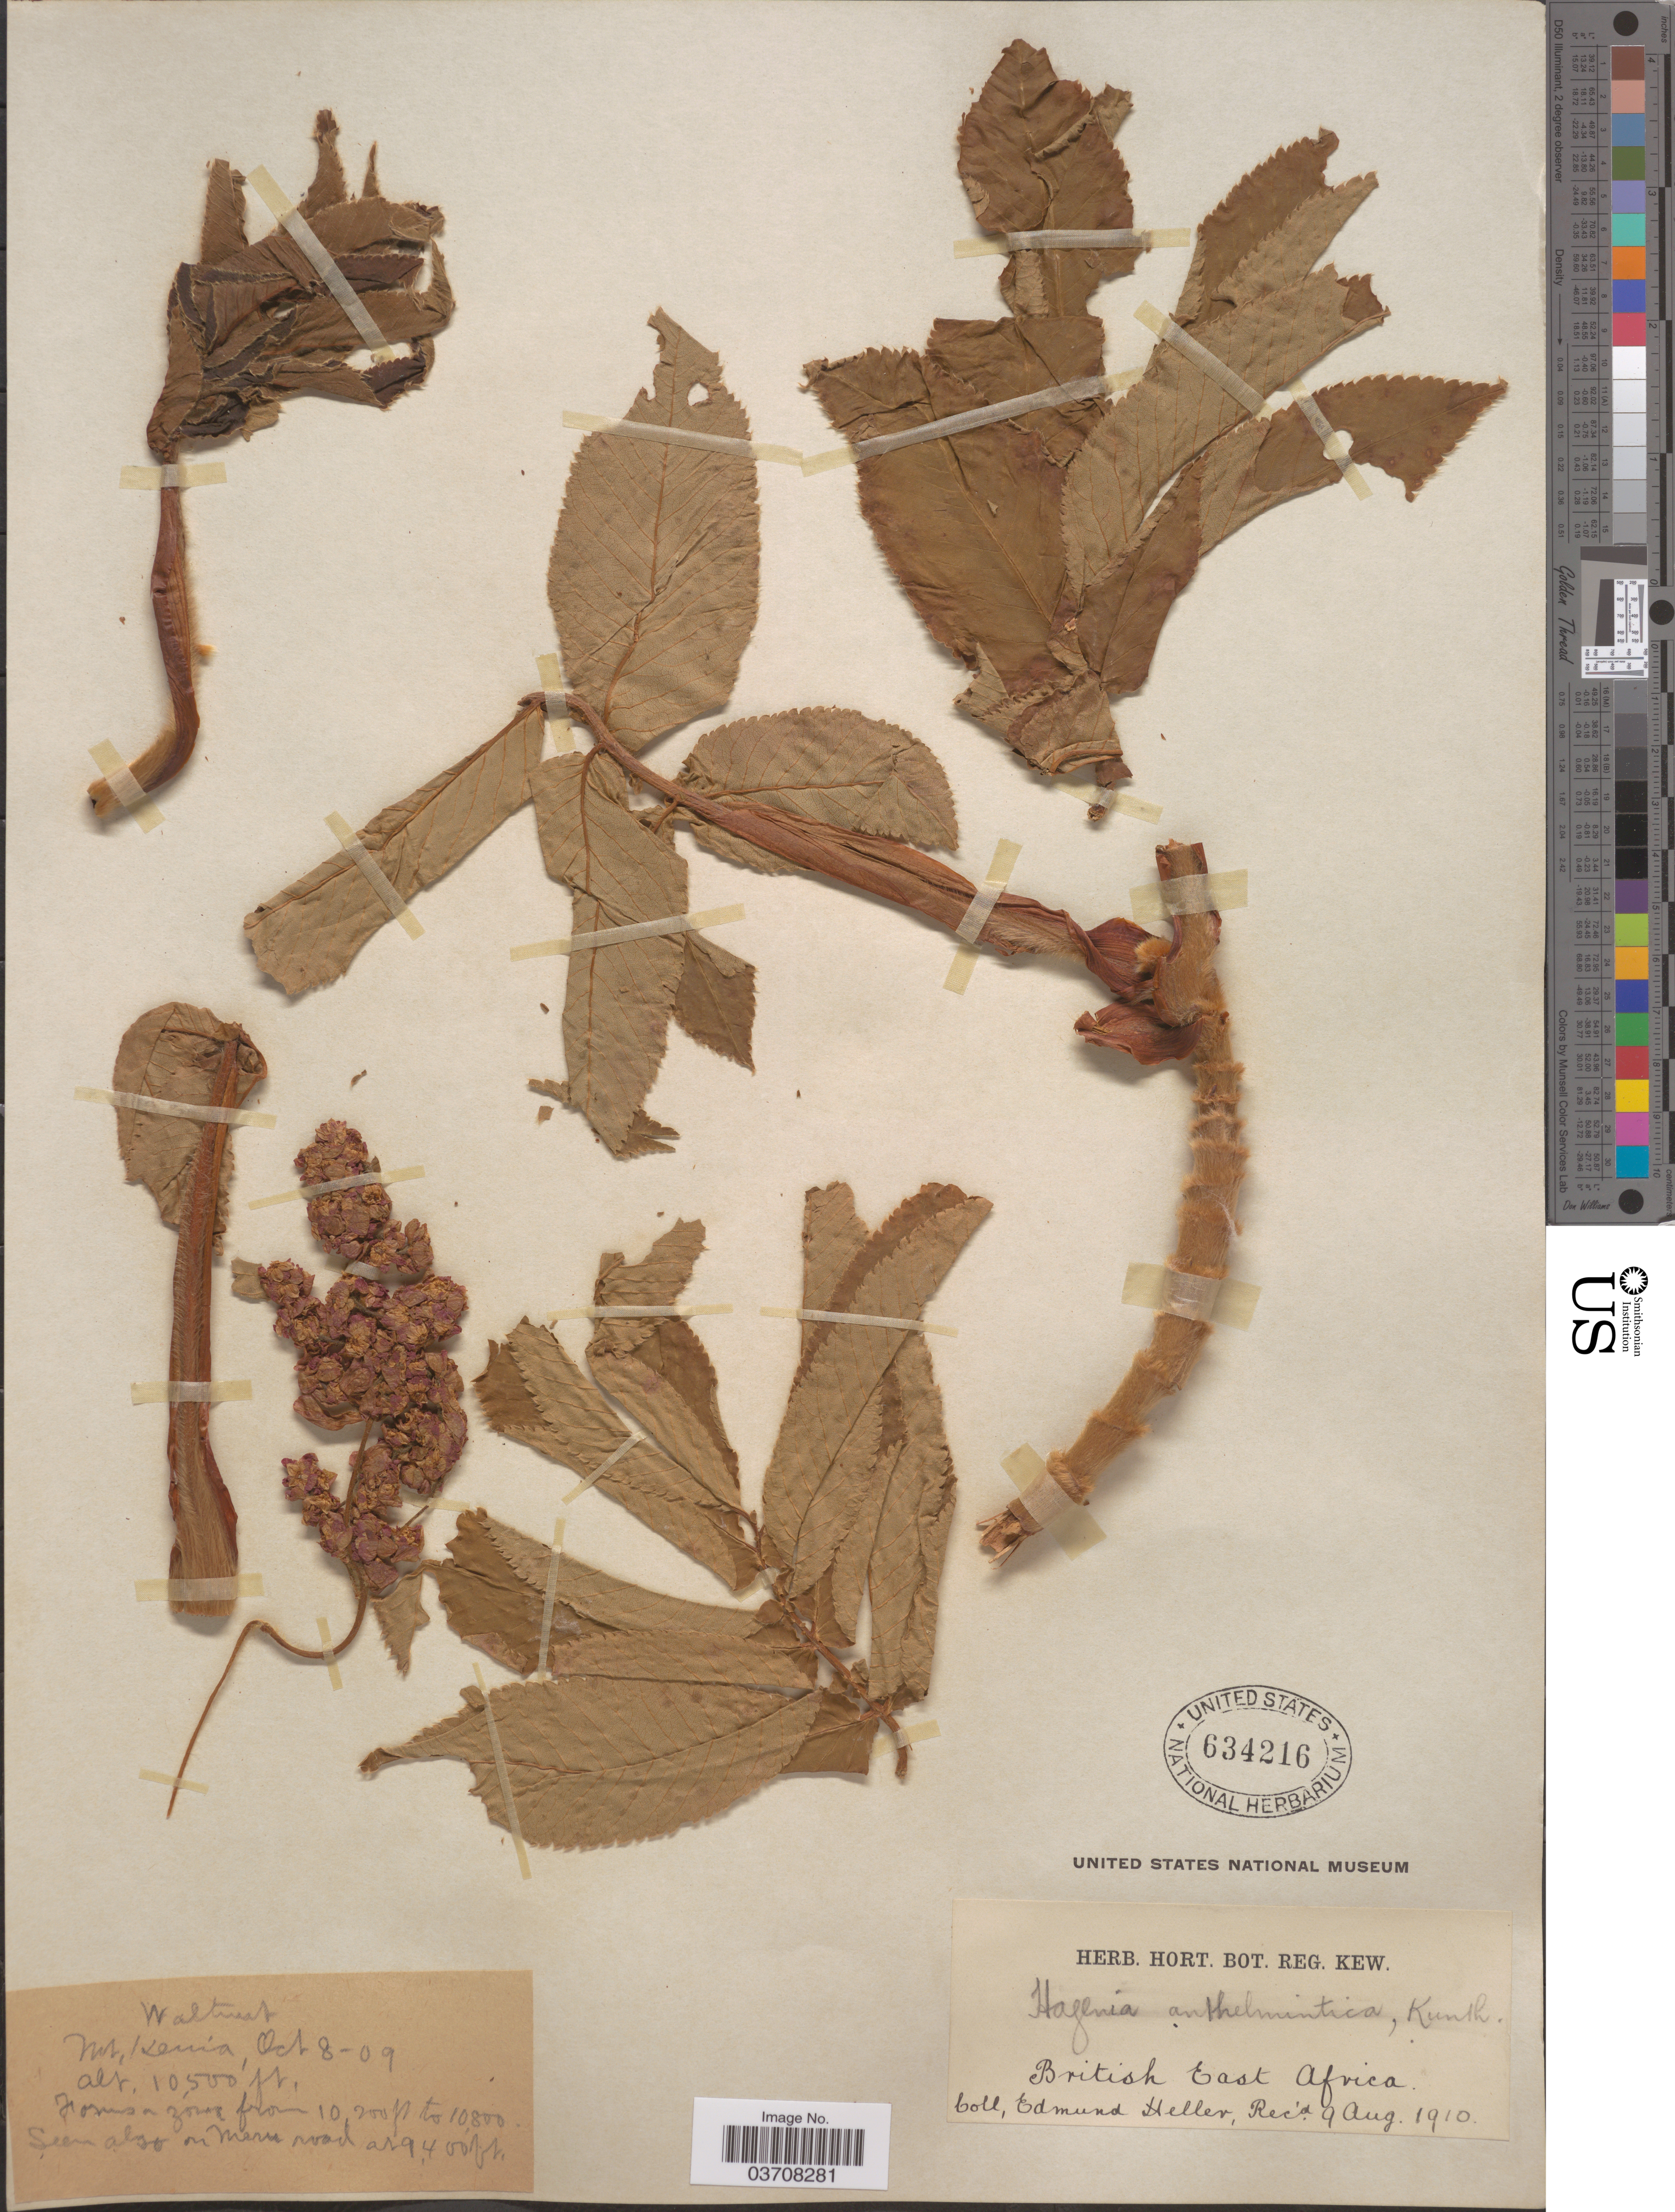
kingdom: Plantae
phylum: Tracheophyta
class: Magnoliopsida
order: Rosales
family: Rosaceae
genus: Hagenia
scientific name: Hagenia anthelmintica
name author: (Kunth ex A. Rich.) J.F. Gmel. ex Eggeling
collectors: E. Heller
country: Kenya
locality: Waltust [interpreted] [unsure placement] Mt Kenia. British East Africa.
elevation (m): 3200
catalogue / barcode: US 634216